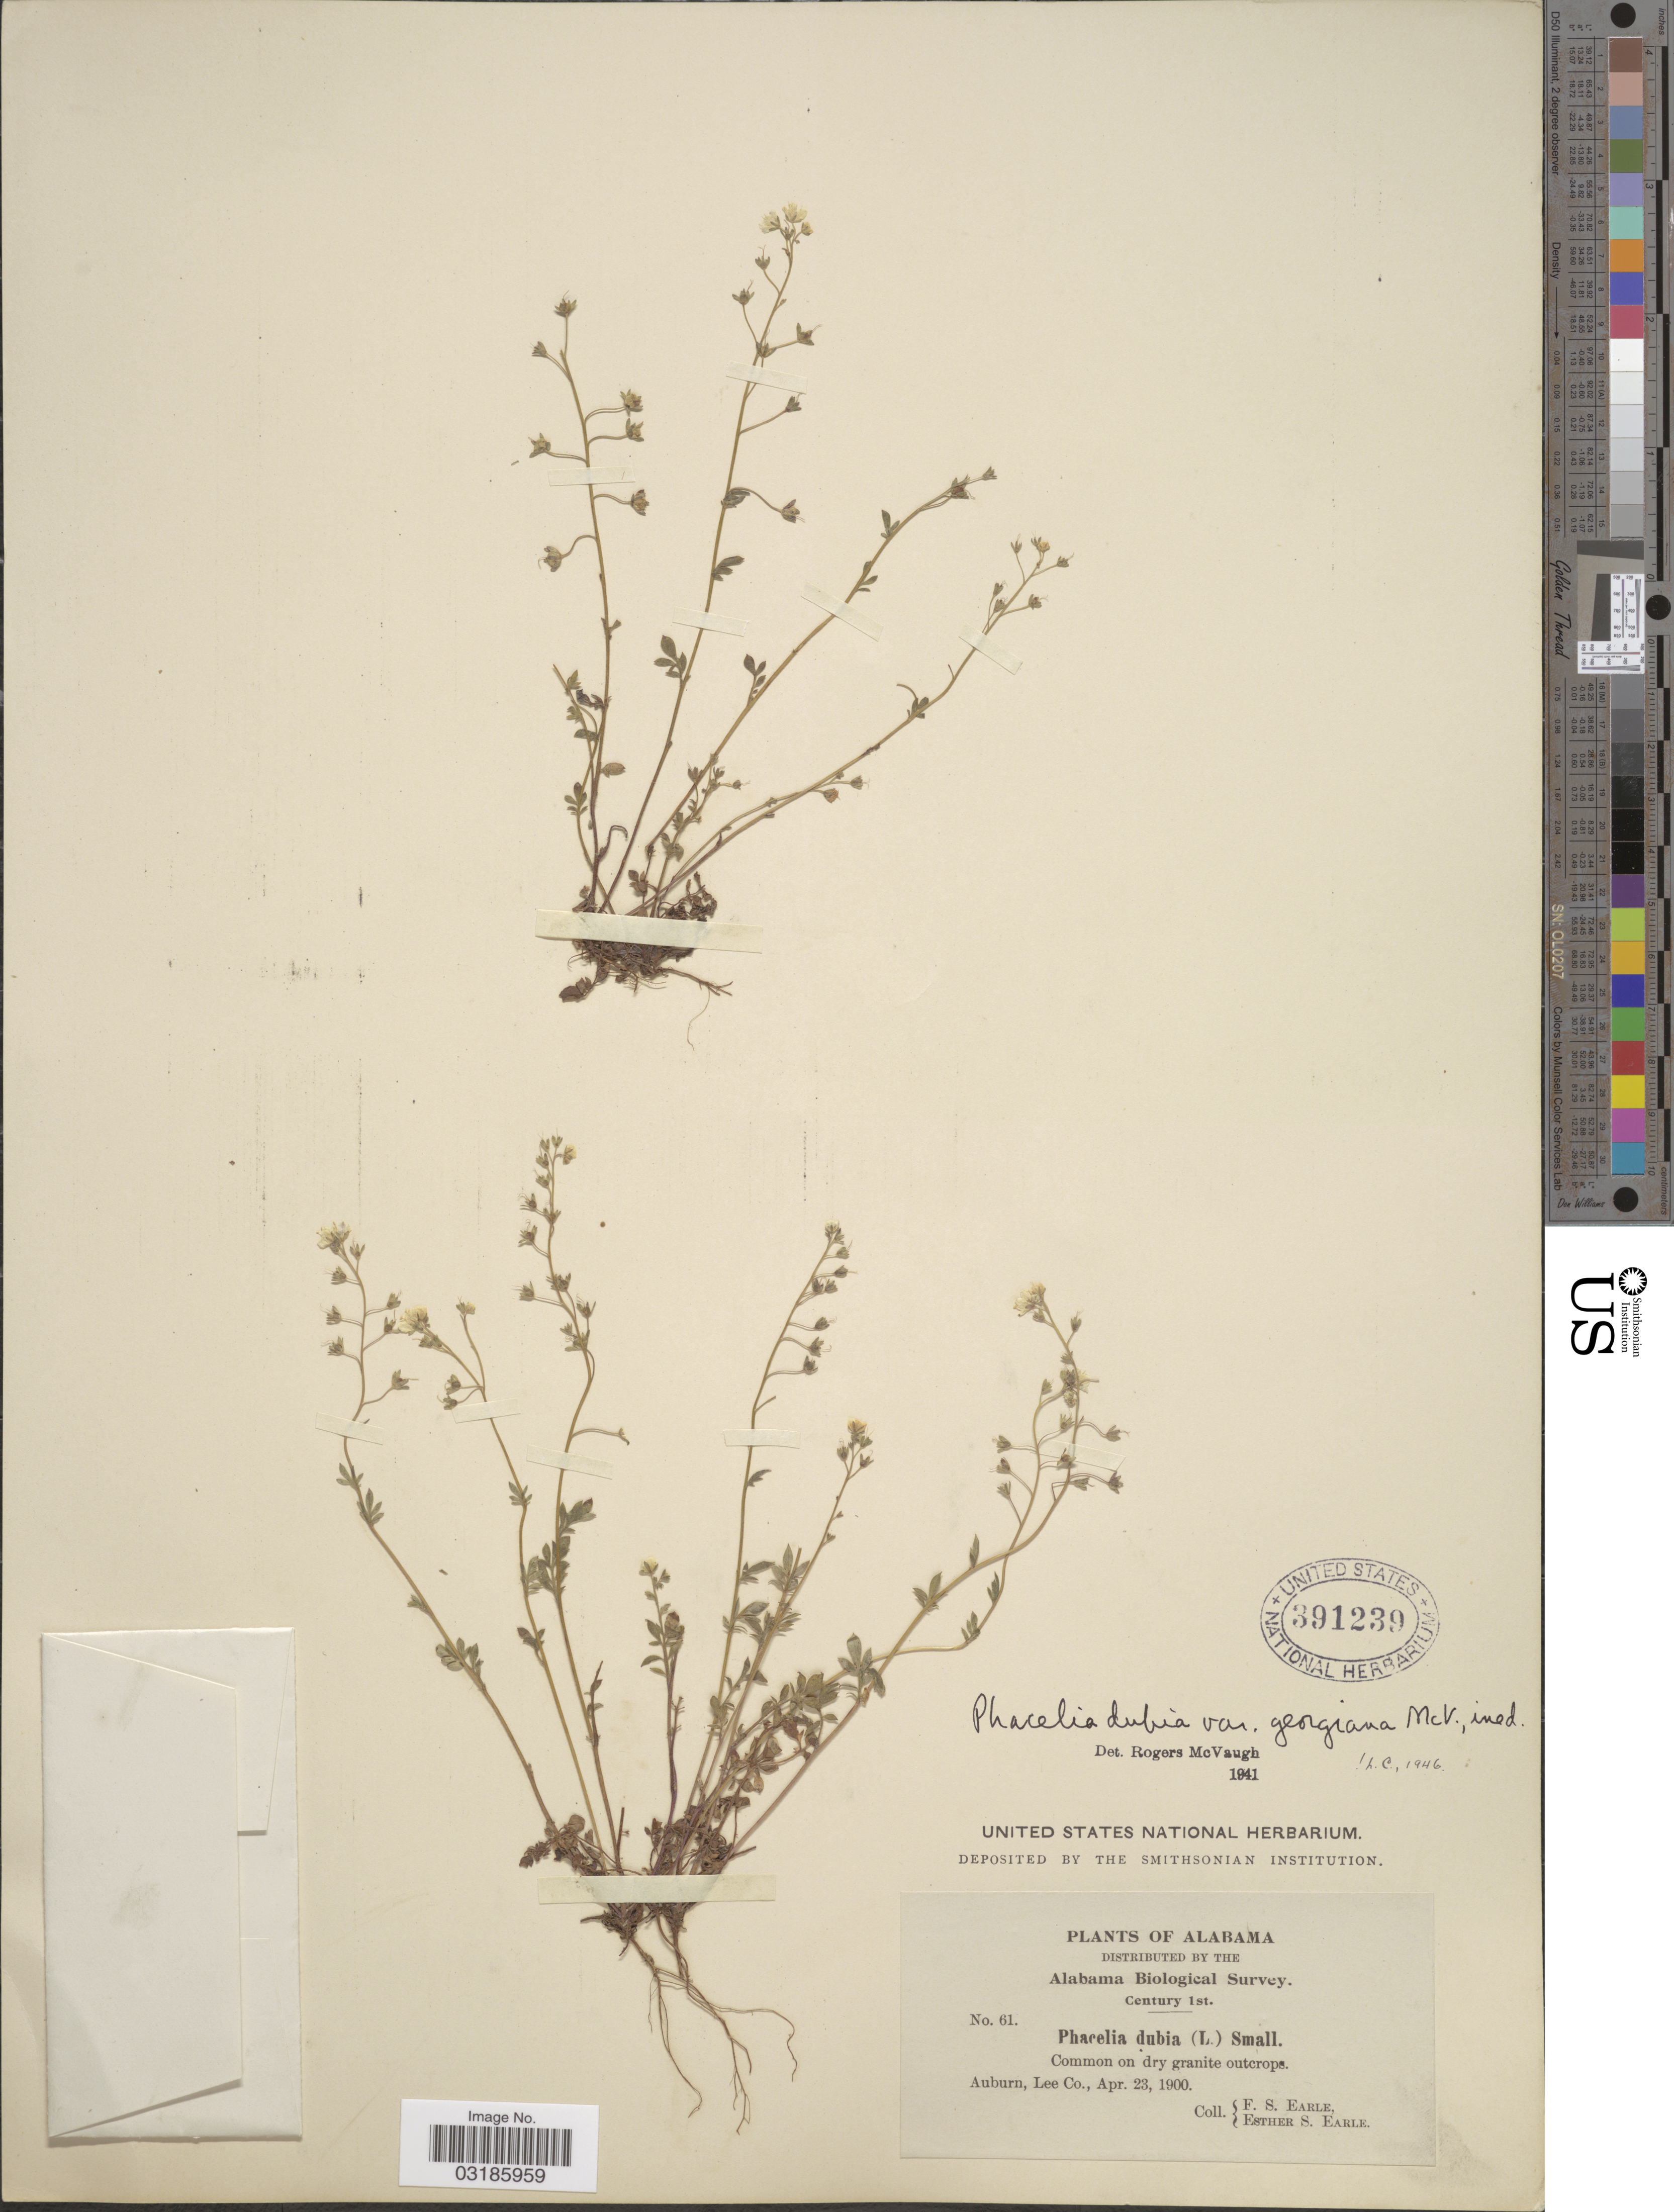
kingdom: Plantae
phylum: Tracheophyta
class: Magnoliopsida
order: Boraginales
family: Hydrophyllaceae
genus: Phacelia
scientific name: Phacelia dubia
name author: (L.) Trel.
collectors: F. S. Earle & E. S. Earle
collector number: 61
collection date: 1900-04-23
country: United States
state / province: Alabama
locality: Auburn, Lee Co.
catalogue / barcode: US 391239